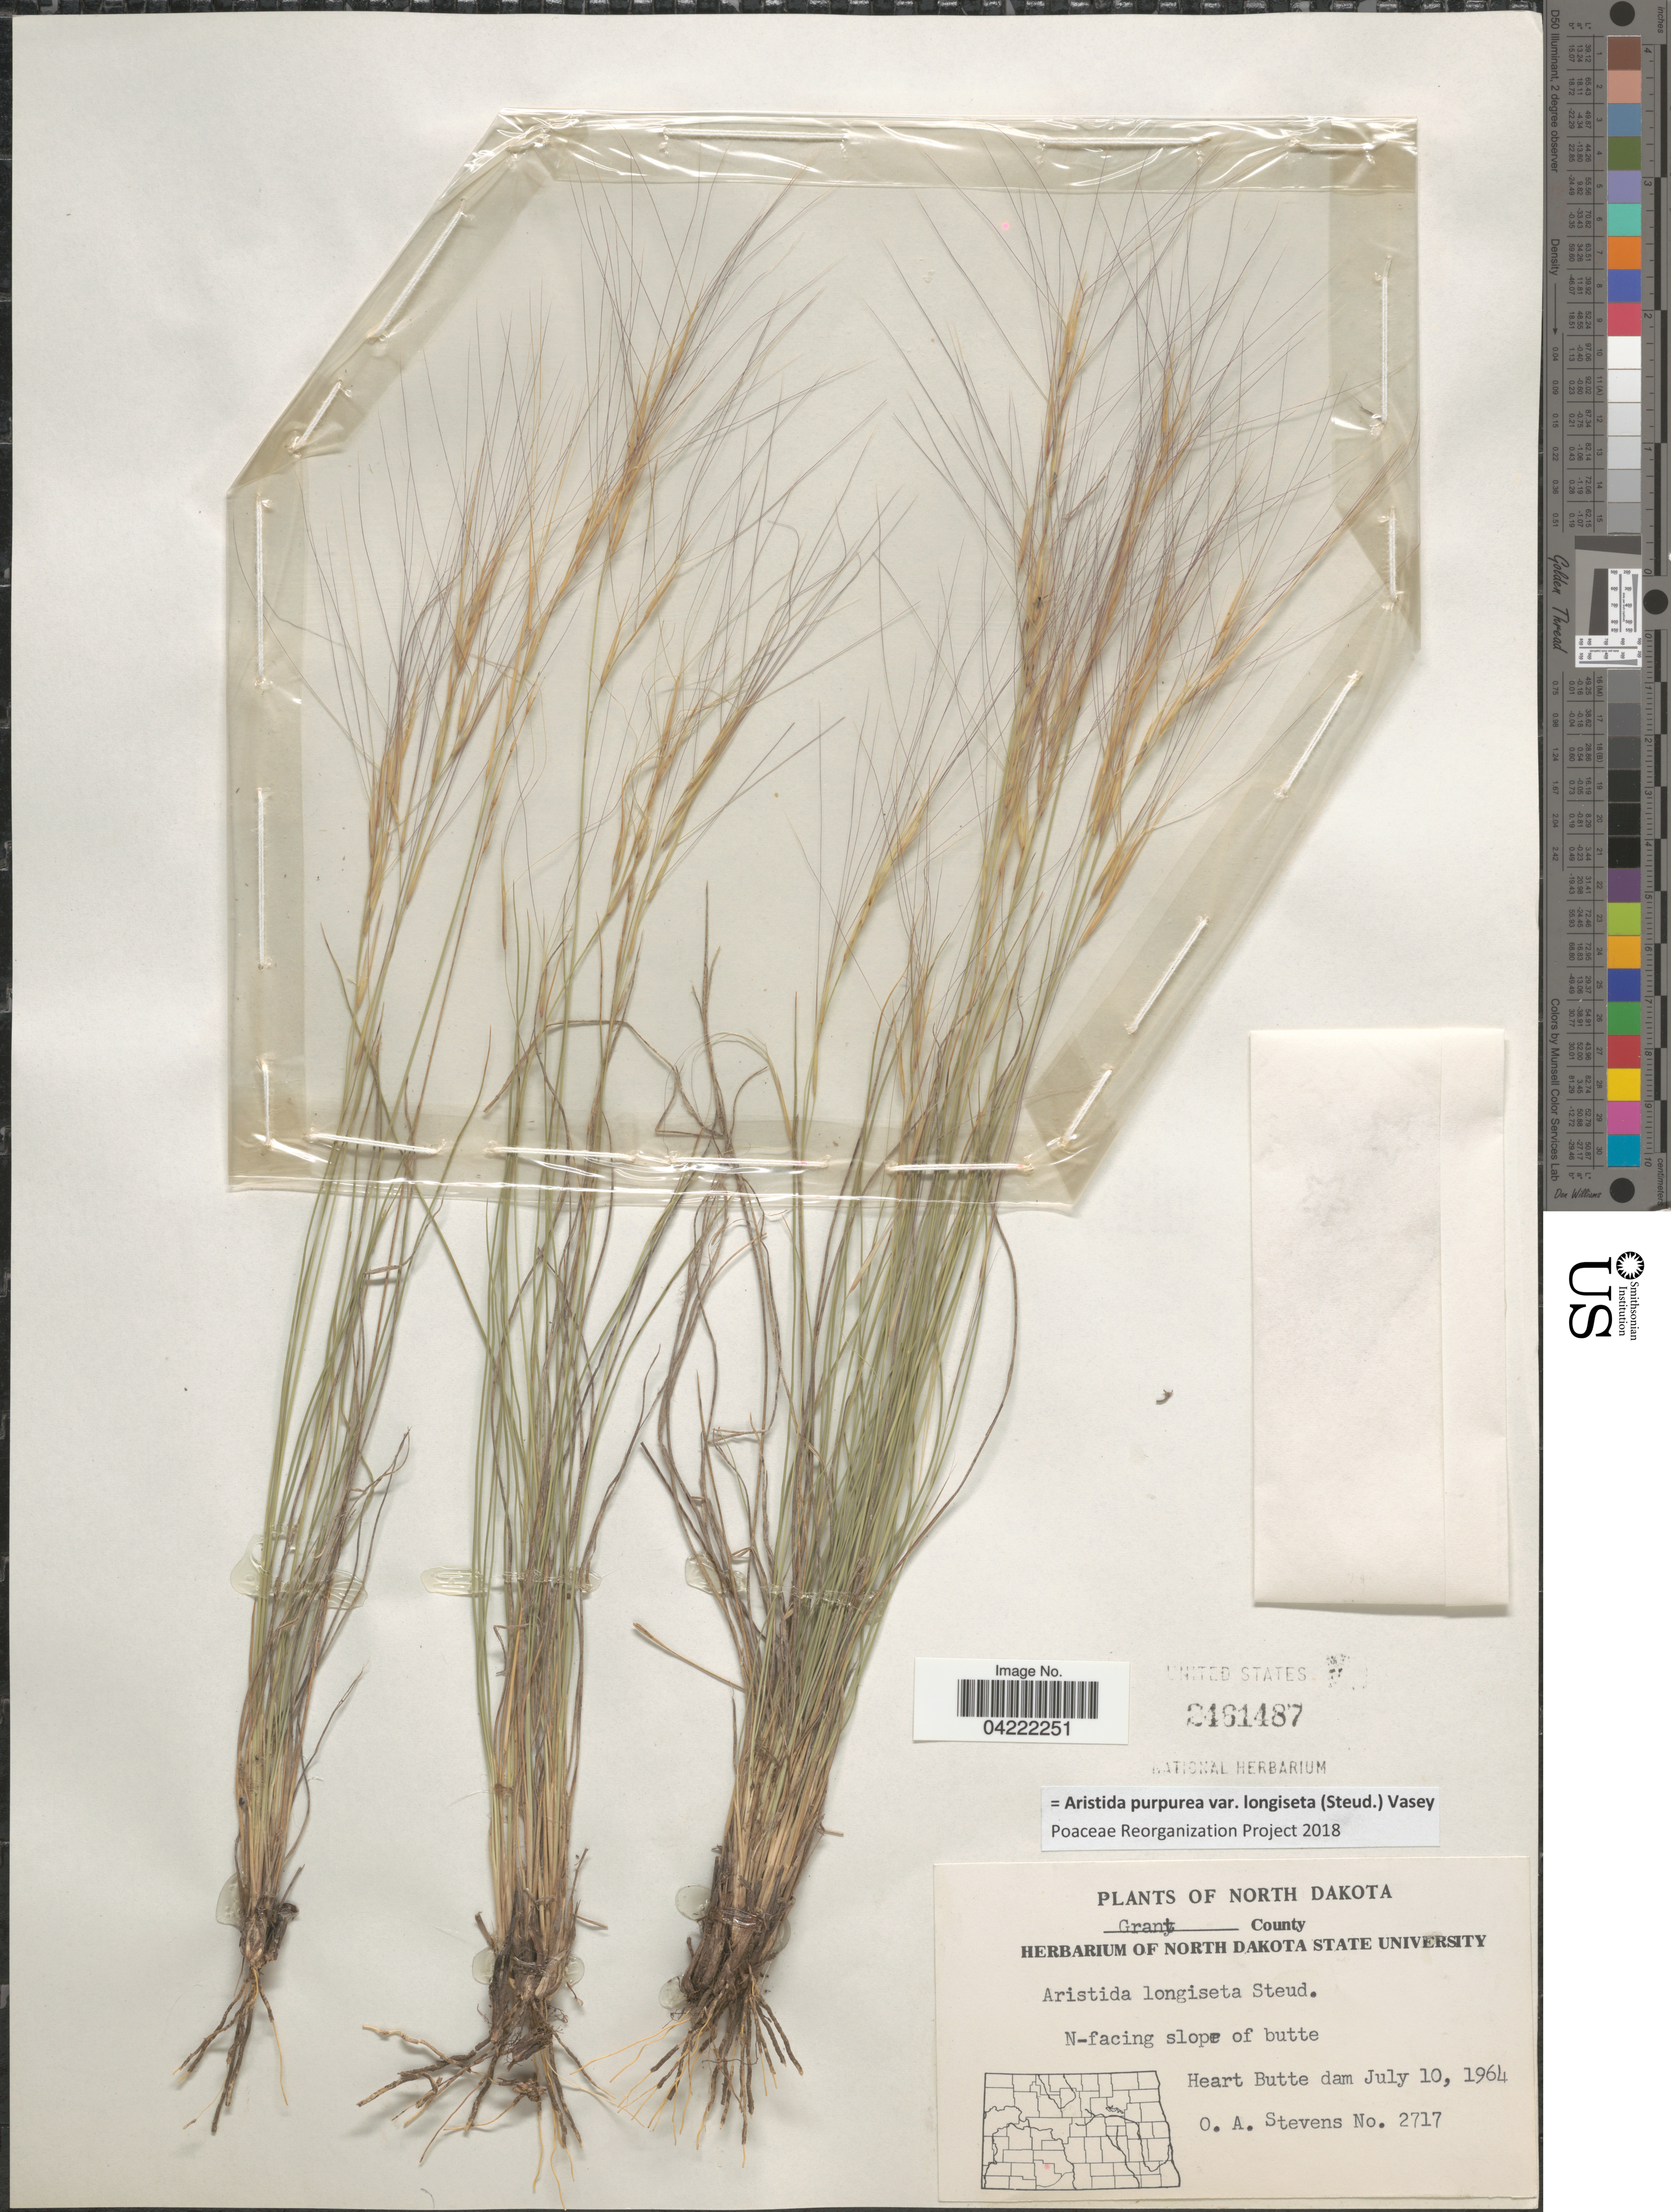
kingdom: Plantae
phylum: Tracheophyta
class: Liliopsida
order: Poales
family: Poaceae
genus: Aristida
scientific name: Aristida purpurea var. longiseta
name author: (Steud.) Vasey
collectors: O. A. Stevens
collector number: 2717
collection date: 1964-07-10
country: United States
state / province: North Dakota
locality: Grant County. N-facing slope of butte. Heart Butte dam.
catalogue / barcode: US 2461487